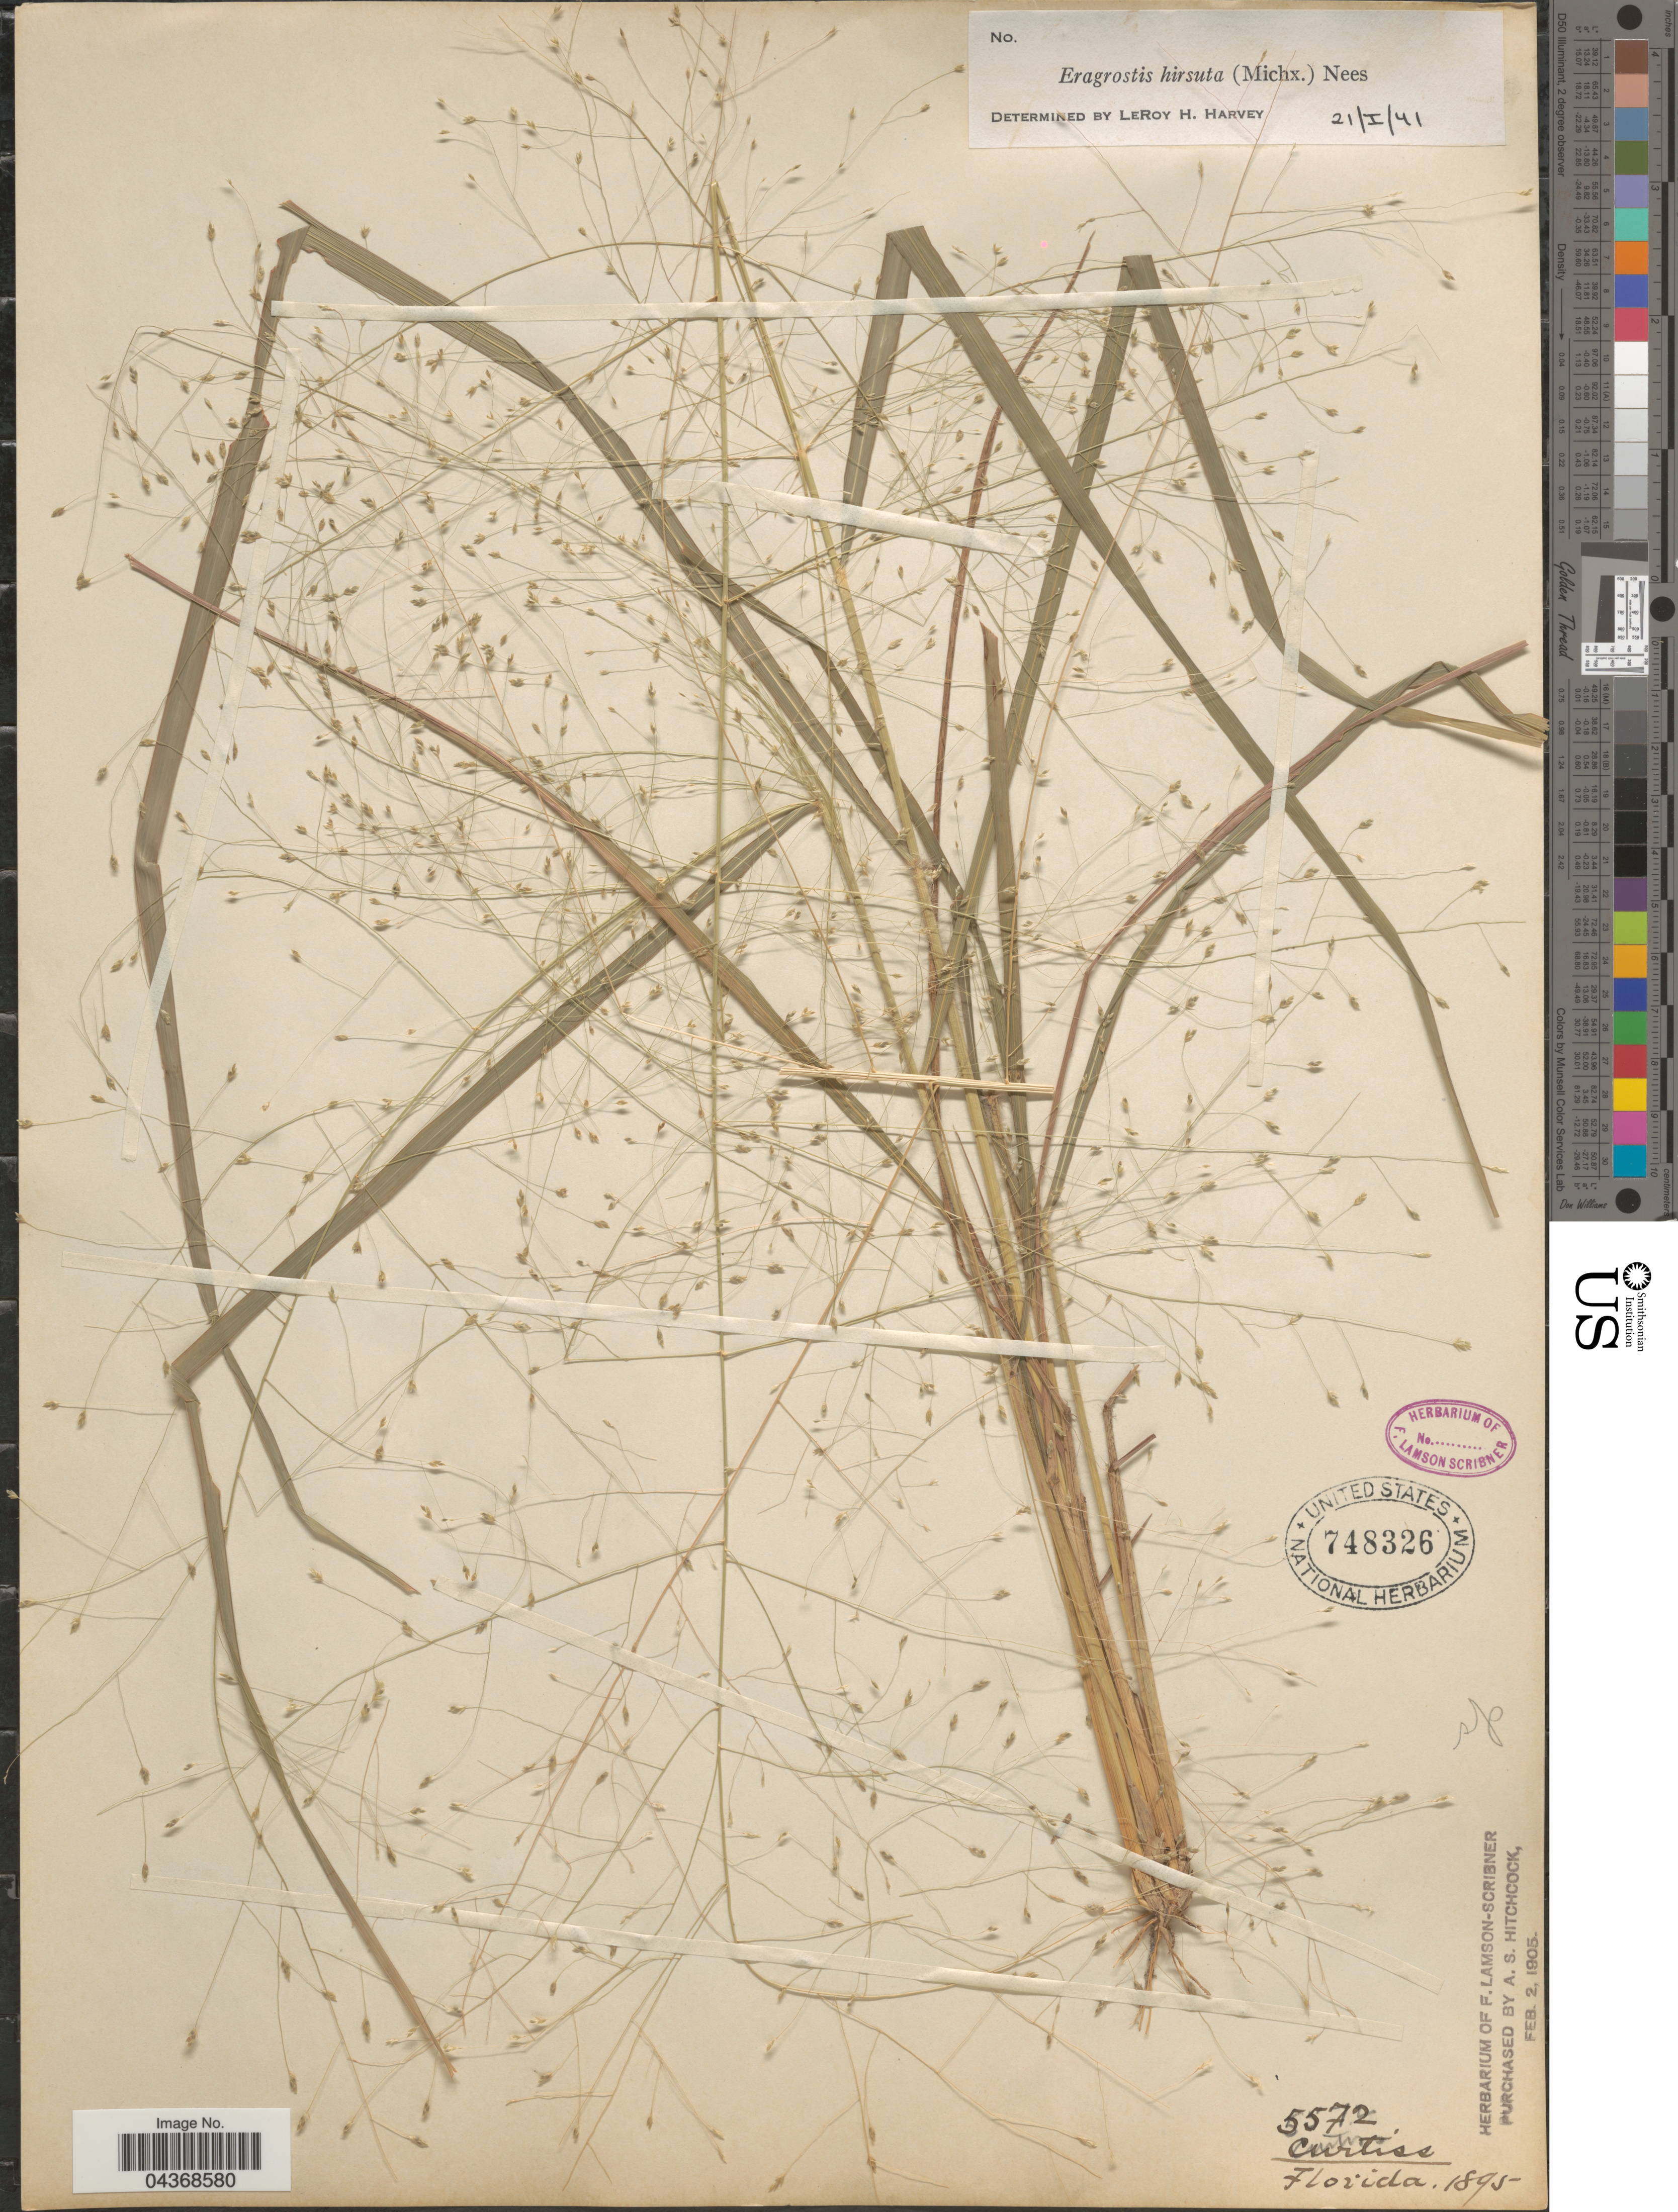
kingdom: Plantae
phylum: Tracheophyta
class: Liliopsida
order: Poales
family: Poaceae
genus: Eragrostis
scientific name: Eragrostis hirsuta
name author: (Michx.) Nees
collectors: -. Curtiss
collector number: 5572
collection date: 1895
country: United States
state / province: Florida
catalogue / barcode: US 748326